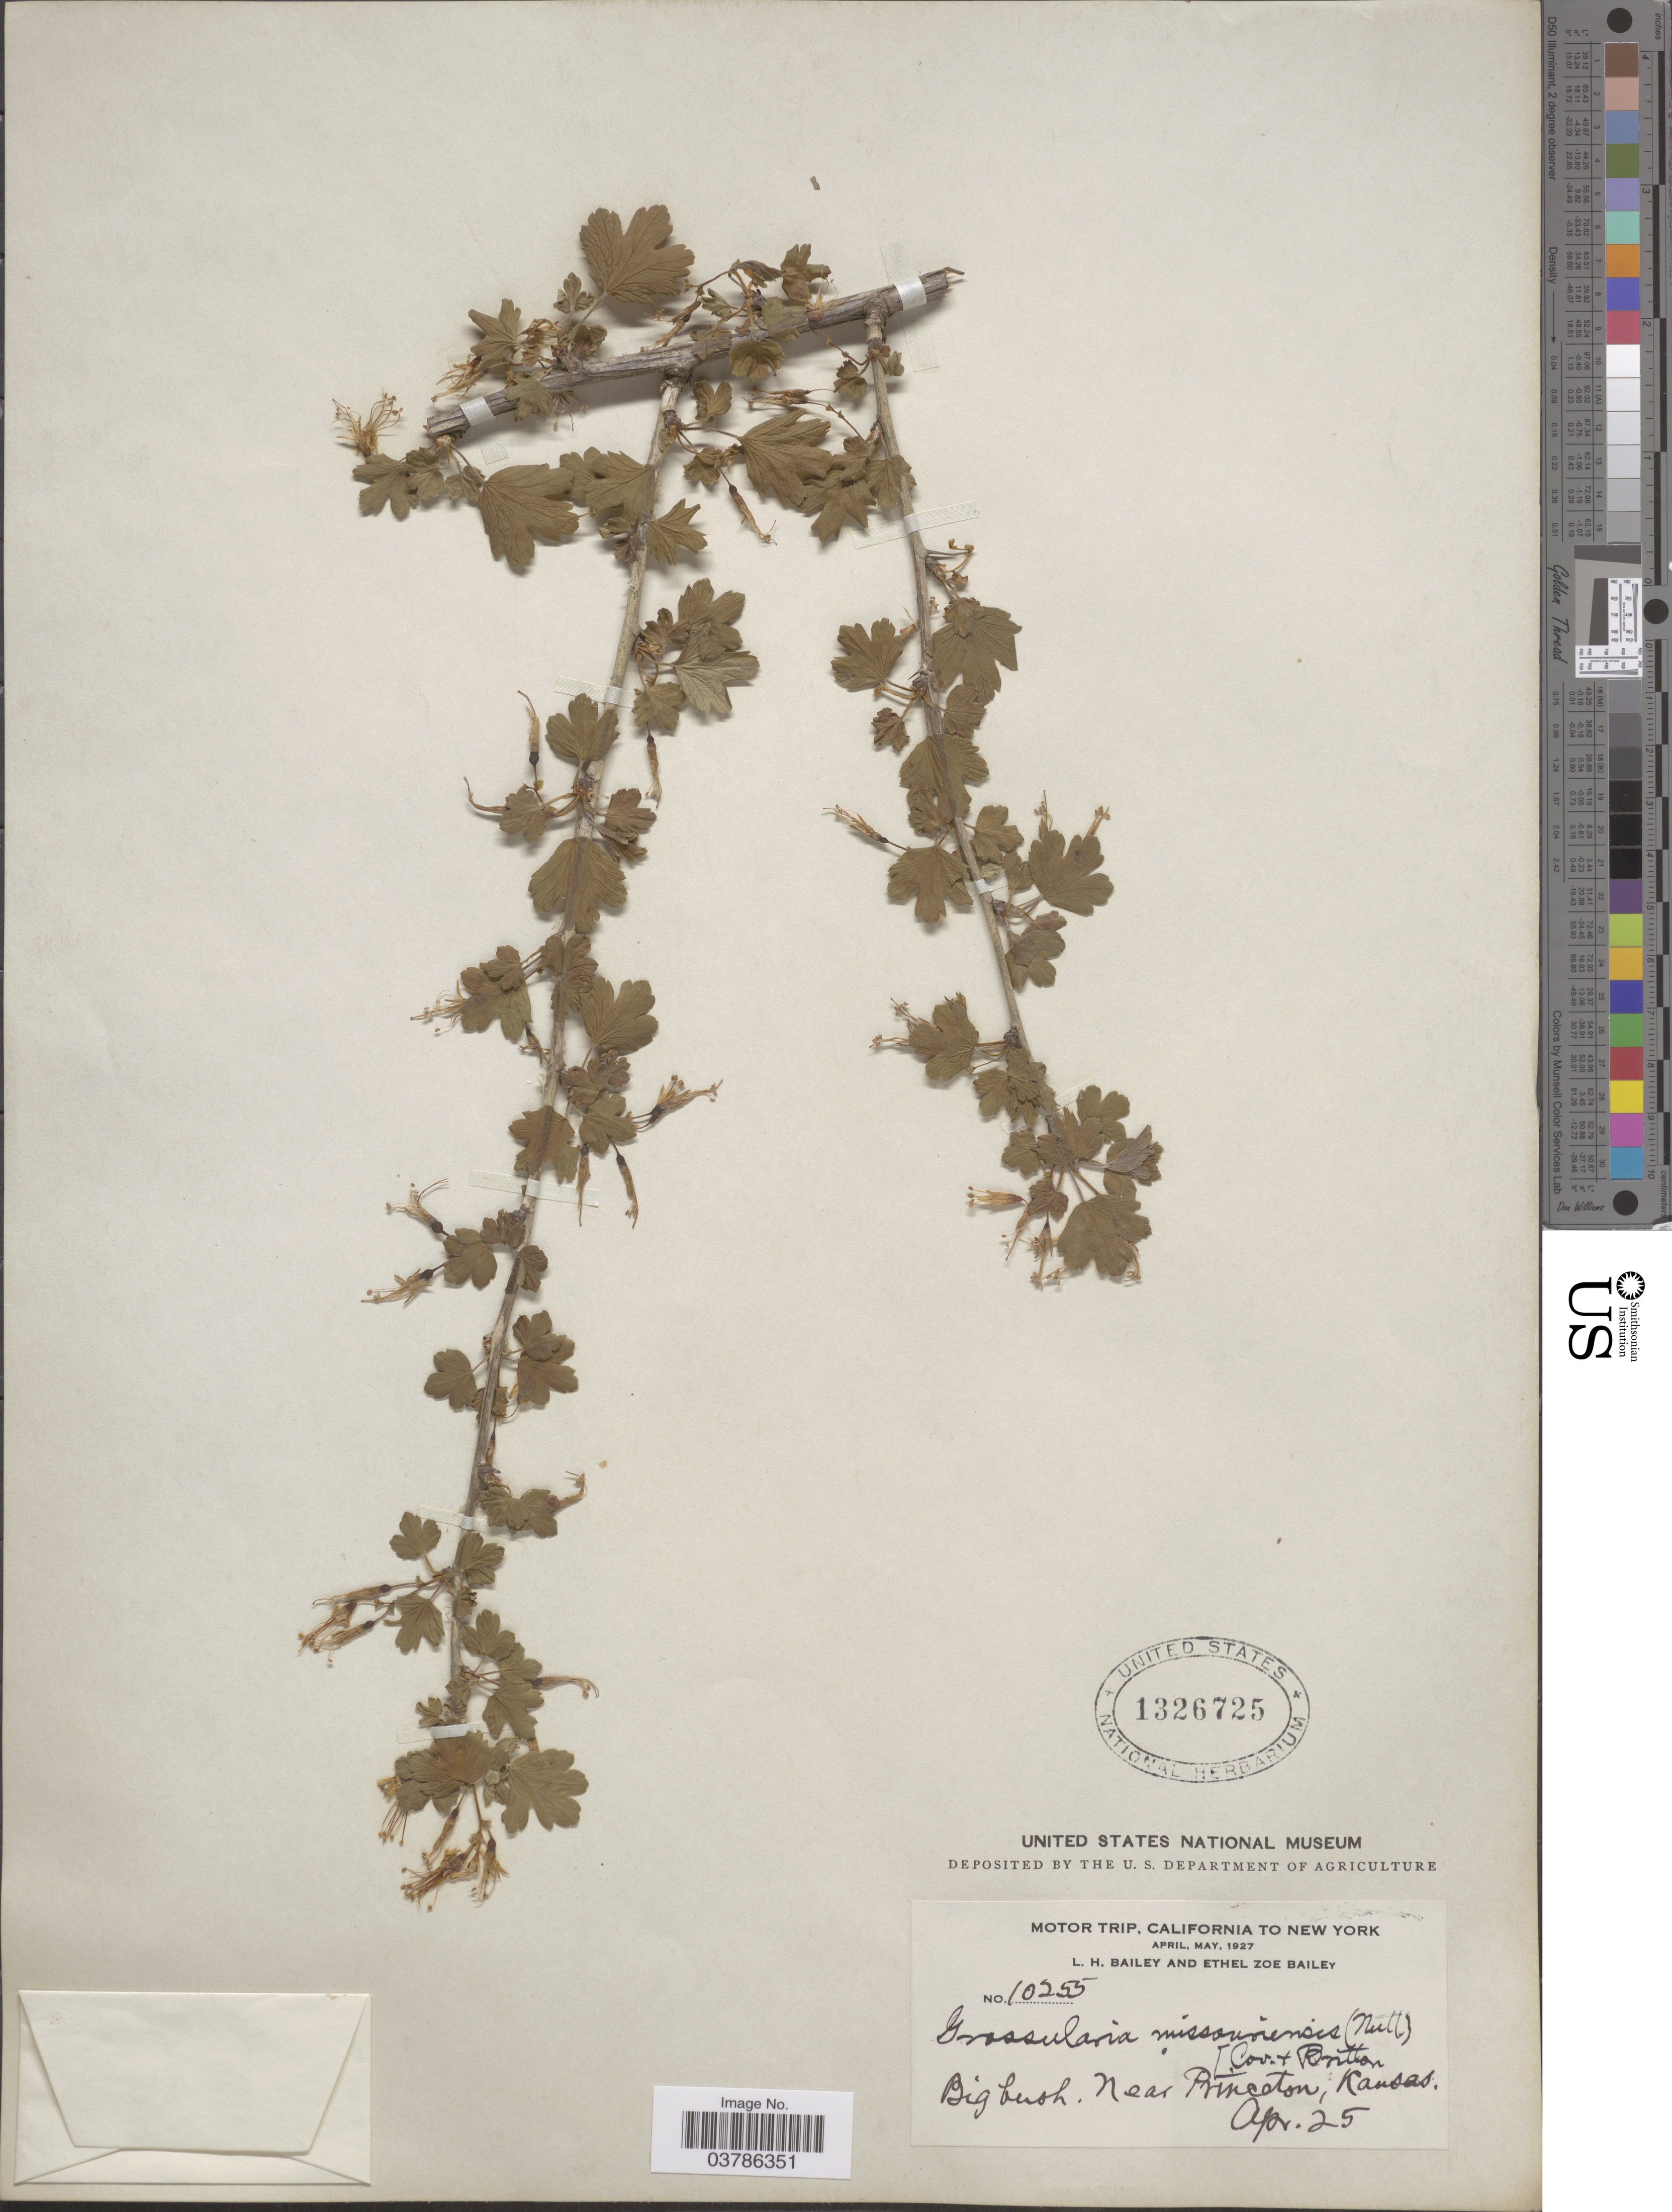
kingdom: Plantae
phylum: Tracheophyta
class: Magnoliopsida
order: Saxifragales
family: Grossulariaceae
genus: Ribes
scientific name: Ribes missouriense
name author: Nutt.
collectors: L. H. Bailey & E. Z. Bailey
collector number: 10255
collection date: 1927-04-25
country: United States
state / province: Kansas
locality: Big bush Near Princeton.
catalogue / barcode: US 1326725